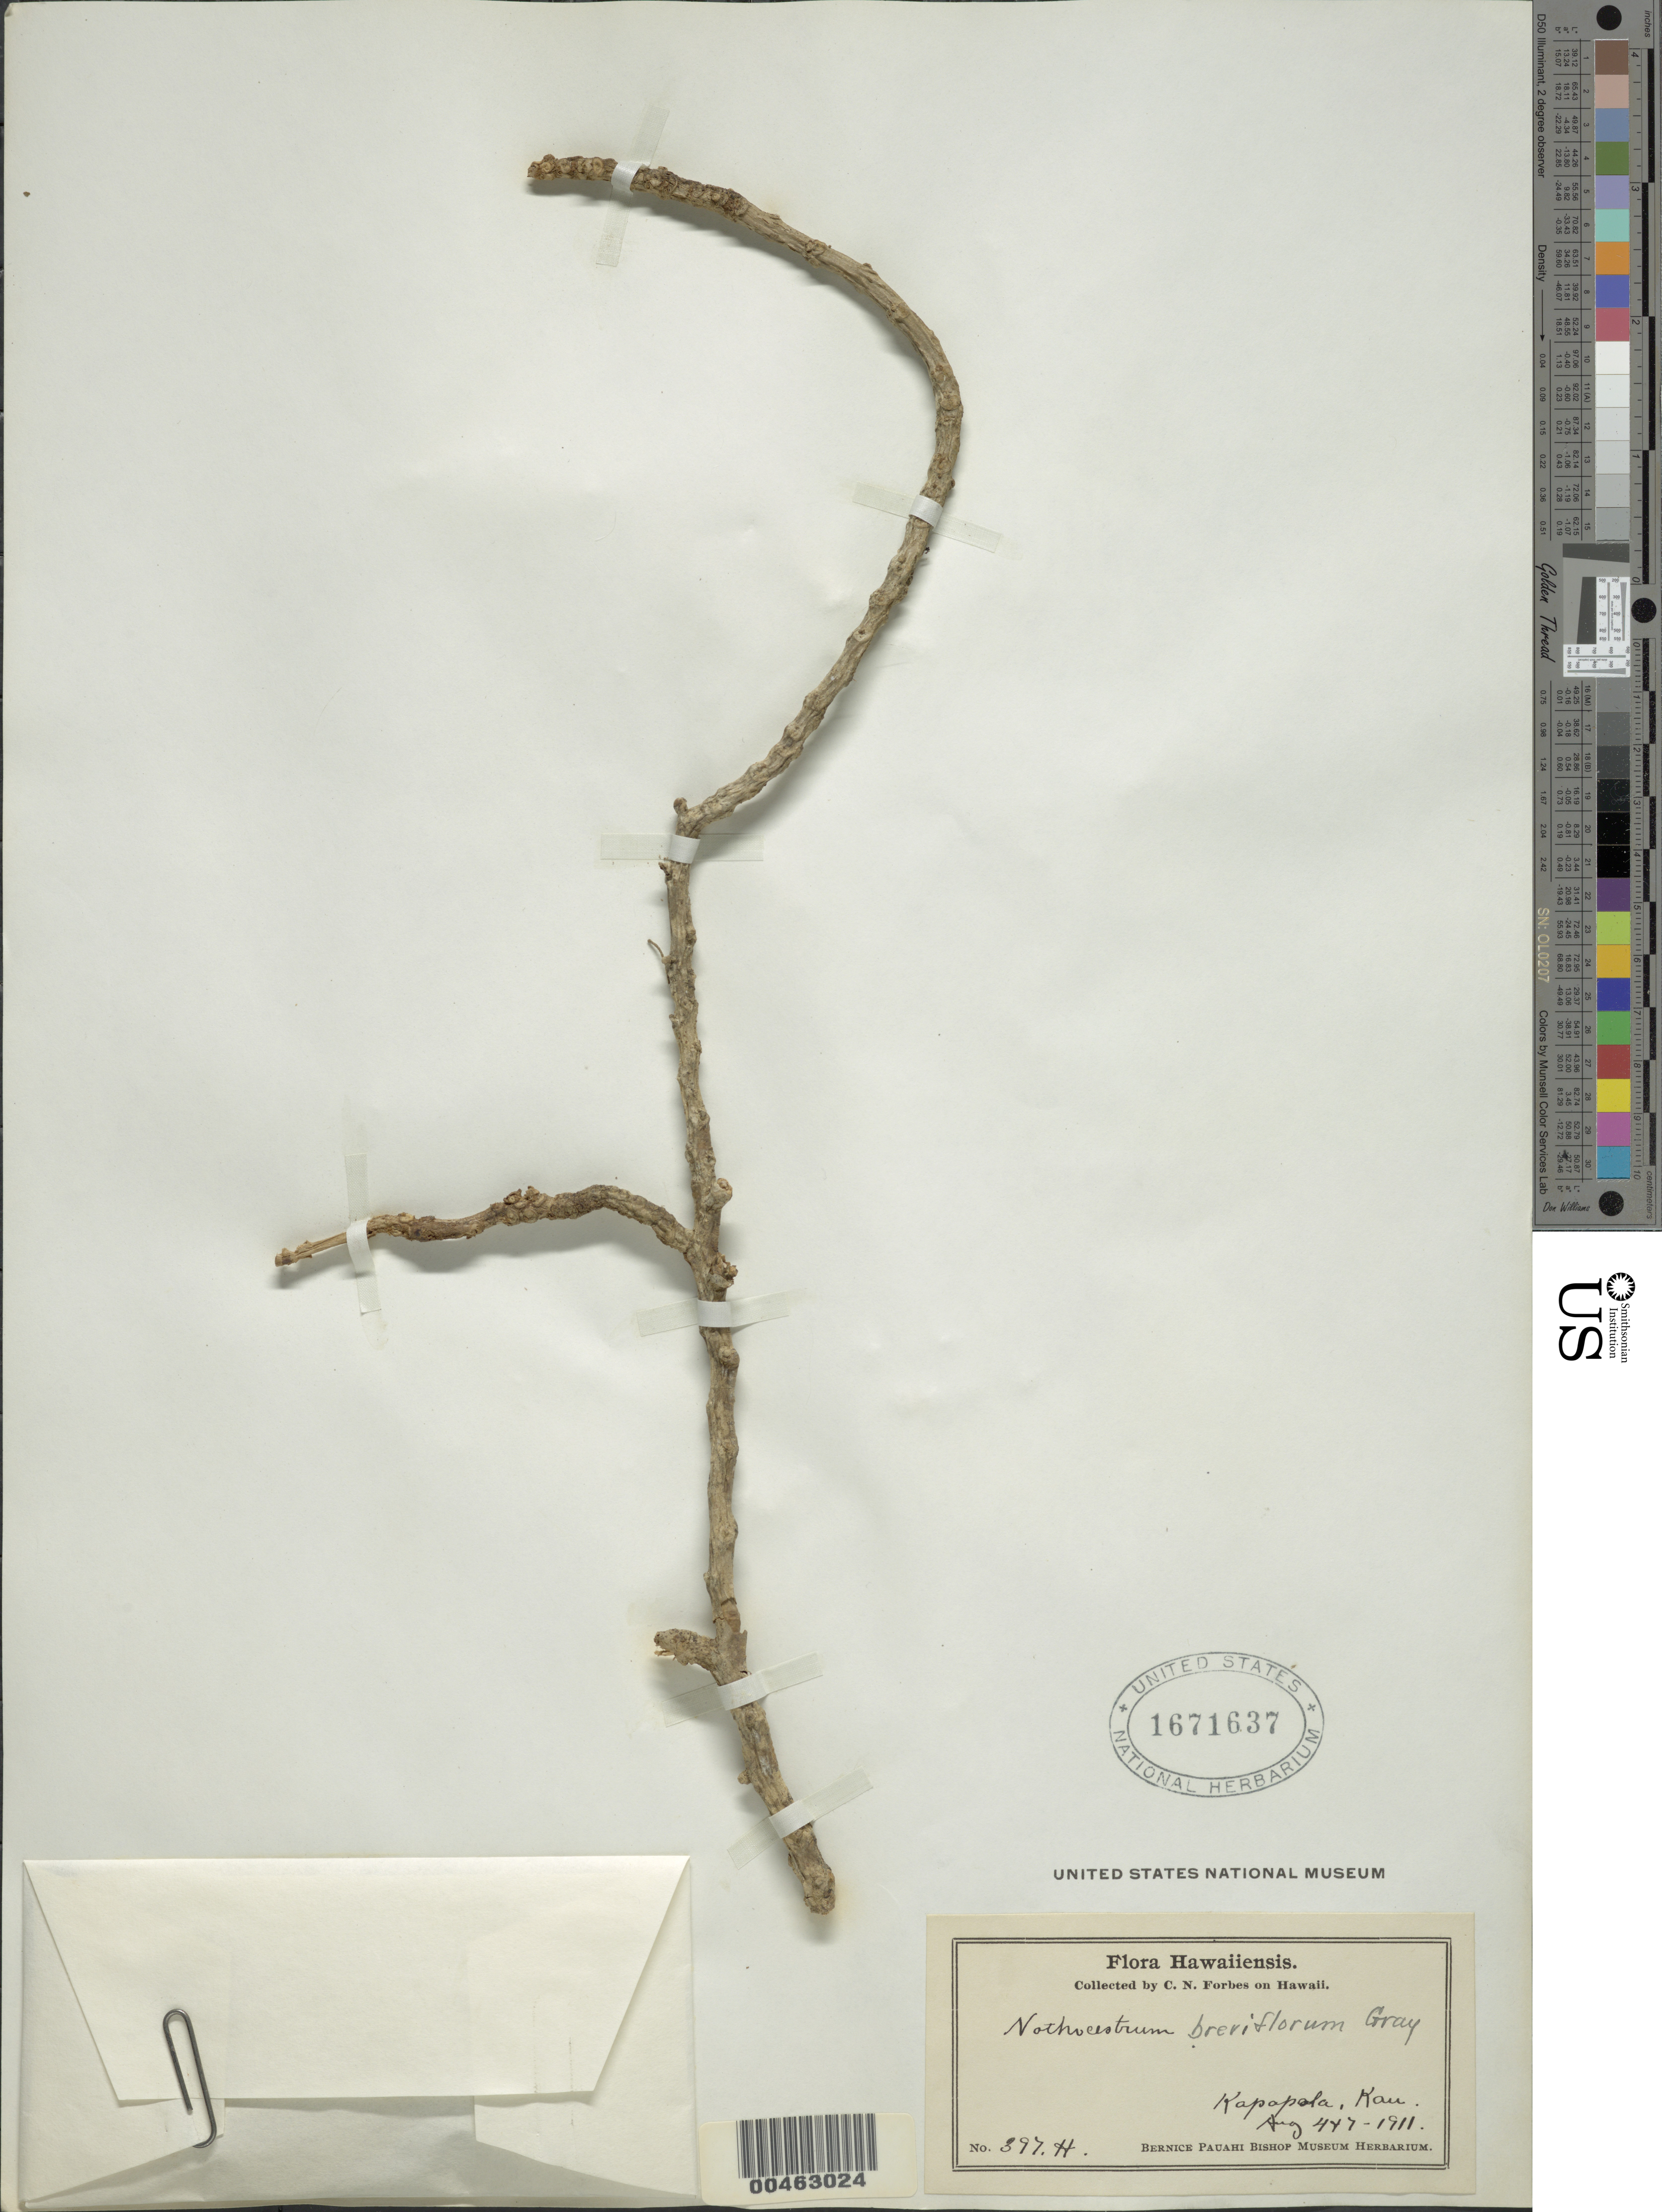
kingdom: Plantae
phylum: Tracheophyta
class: Magnoliopsida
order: Solanales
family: Solanaceae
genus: Nothocestrum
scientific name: Nothocestrum breviflorum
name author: A. Gray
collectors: C. N. Forbes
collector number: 397.H.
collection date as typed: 4 Aug 1911 to 7 Aug 1911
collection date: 1911-08-04/1911-08-07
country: United States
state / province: Hawaii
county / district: Hawaii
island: Hawaii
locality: Kapapola, Kau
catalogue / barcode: US 1671637